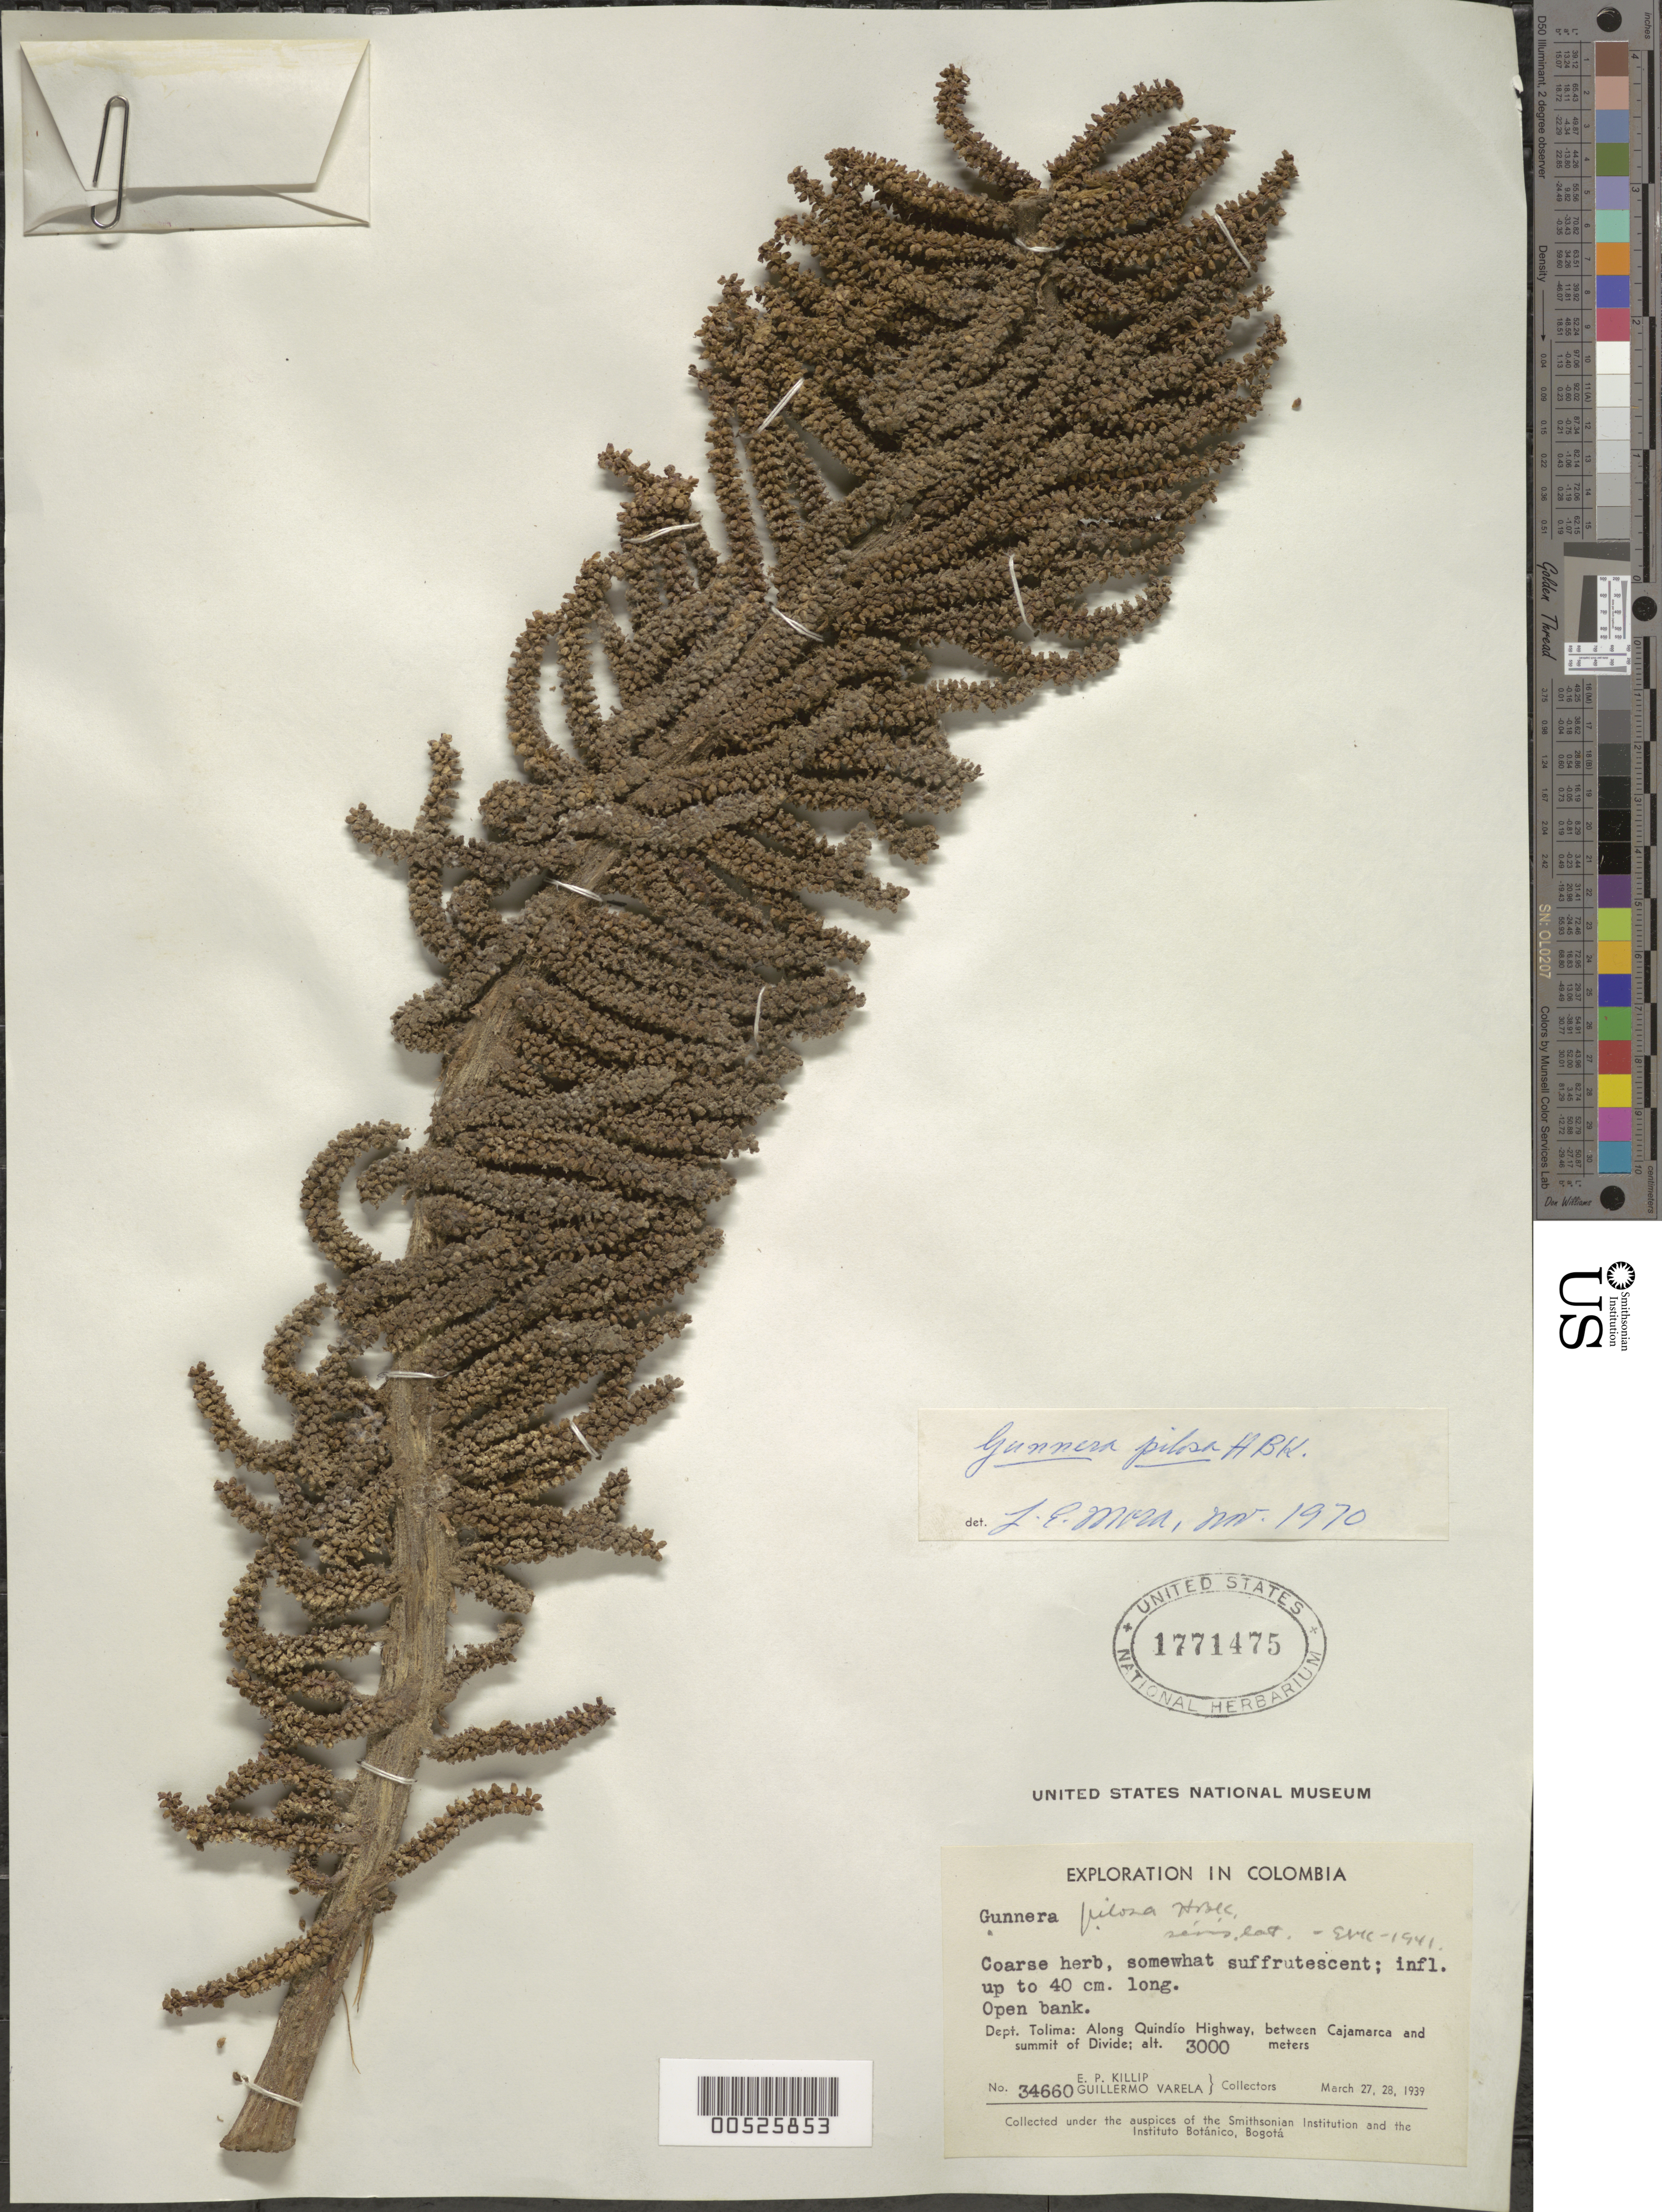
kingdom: Plantae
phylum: Tracheophyta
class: Magnoliopsida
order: Gunnerales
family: Gunneraceae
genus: Gunnera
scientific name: Gunnera pilosa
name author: Kunth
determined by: Mora-Osejo, L. E.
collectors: E. P. Killip & G. Varela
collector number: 34660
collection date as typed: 27 Mar 1939 and 28 Mar 1939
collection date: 1939-03-27,1939-03-28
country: Colombia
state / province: Tolima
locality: Along Quindo Hwy, between Cajamarca and summit of divide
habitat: open bank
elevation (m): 3000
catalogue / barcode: US 1771475